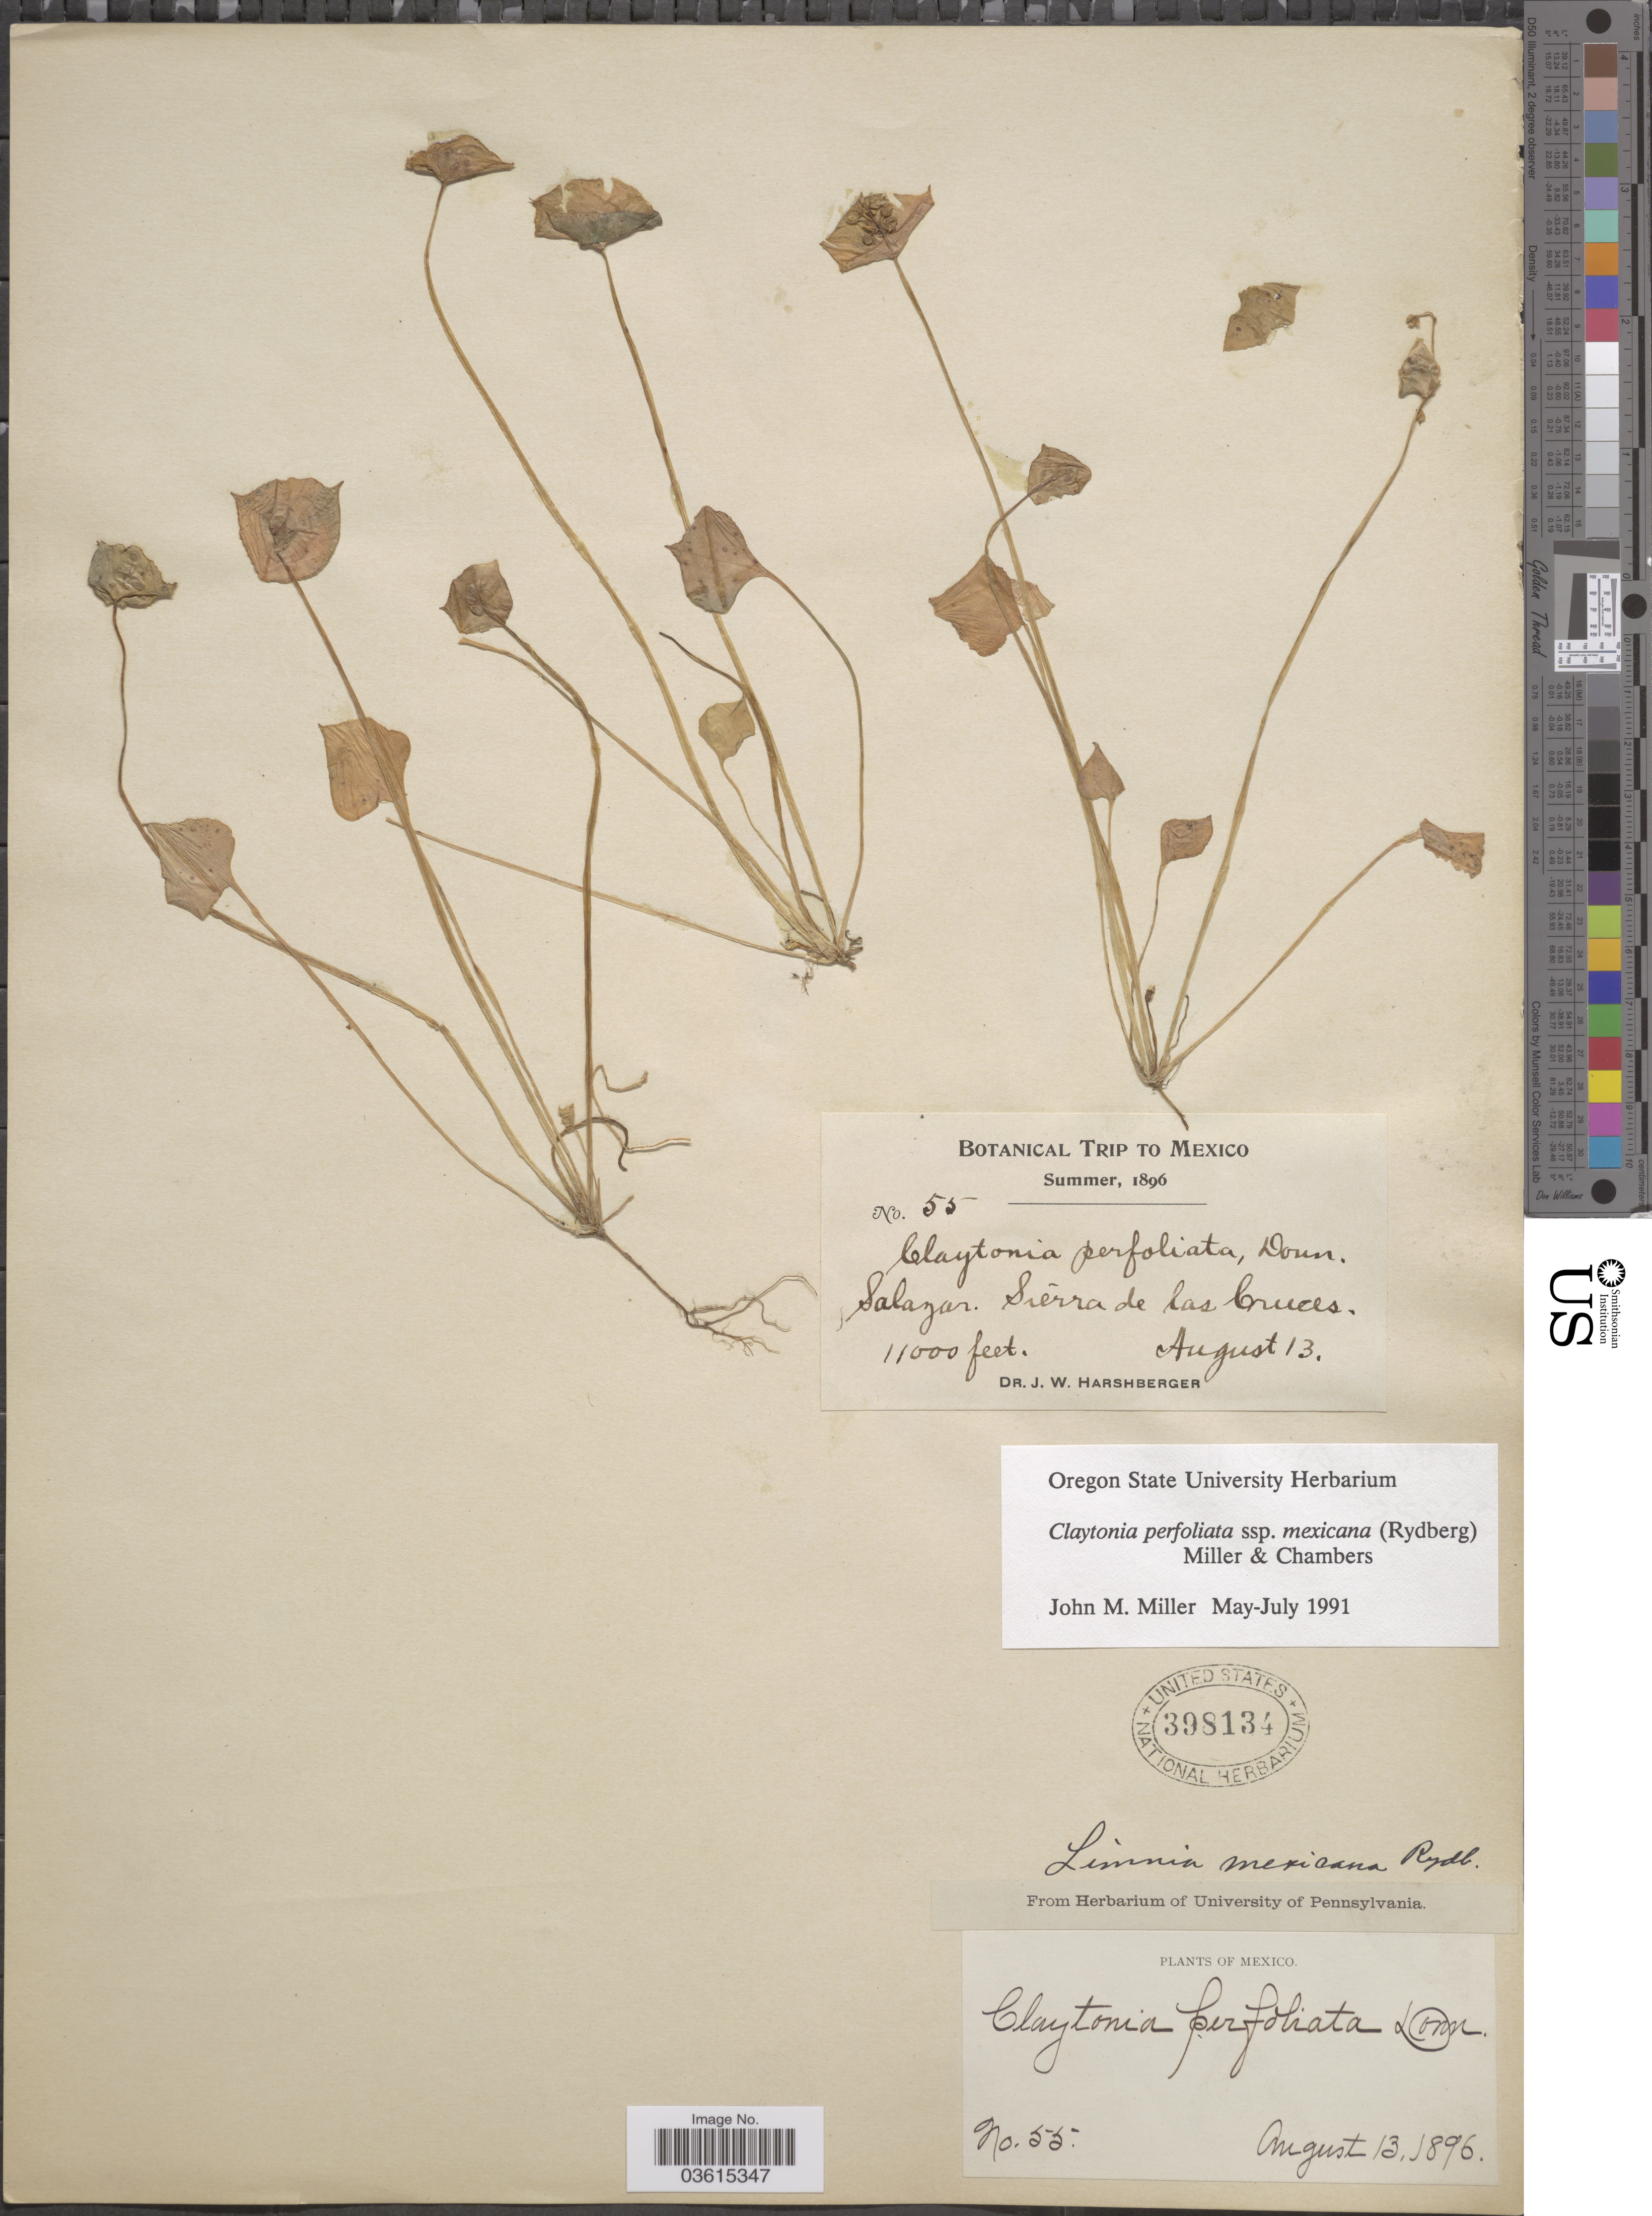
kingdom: Plantae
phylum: Tracheophyta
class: Magnoliopsida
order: Caryophyllales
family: Montiaceae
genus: Claytonia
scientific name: Claytonia perfoliata subsp. mexicana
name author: (Rydb.) Mill. & Chambers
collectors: J. W. Harshberger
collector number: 55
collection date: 1896-08-13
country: Mexico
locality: Salazar. Sierra de las Cruces.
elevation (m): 3353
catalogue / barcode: US 398134